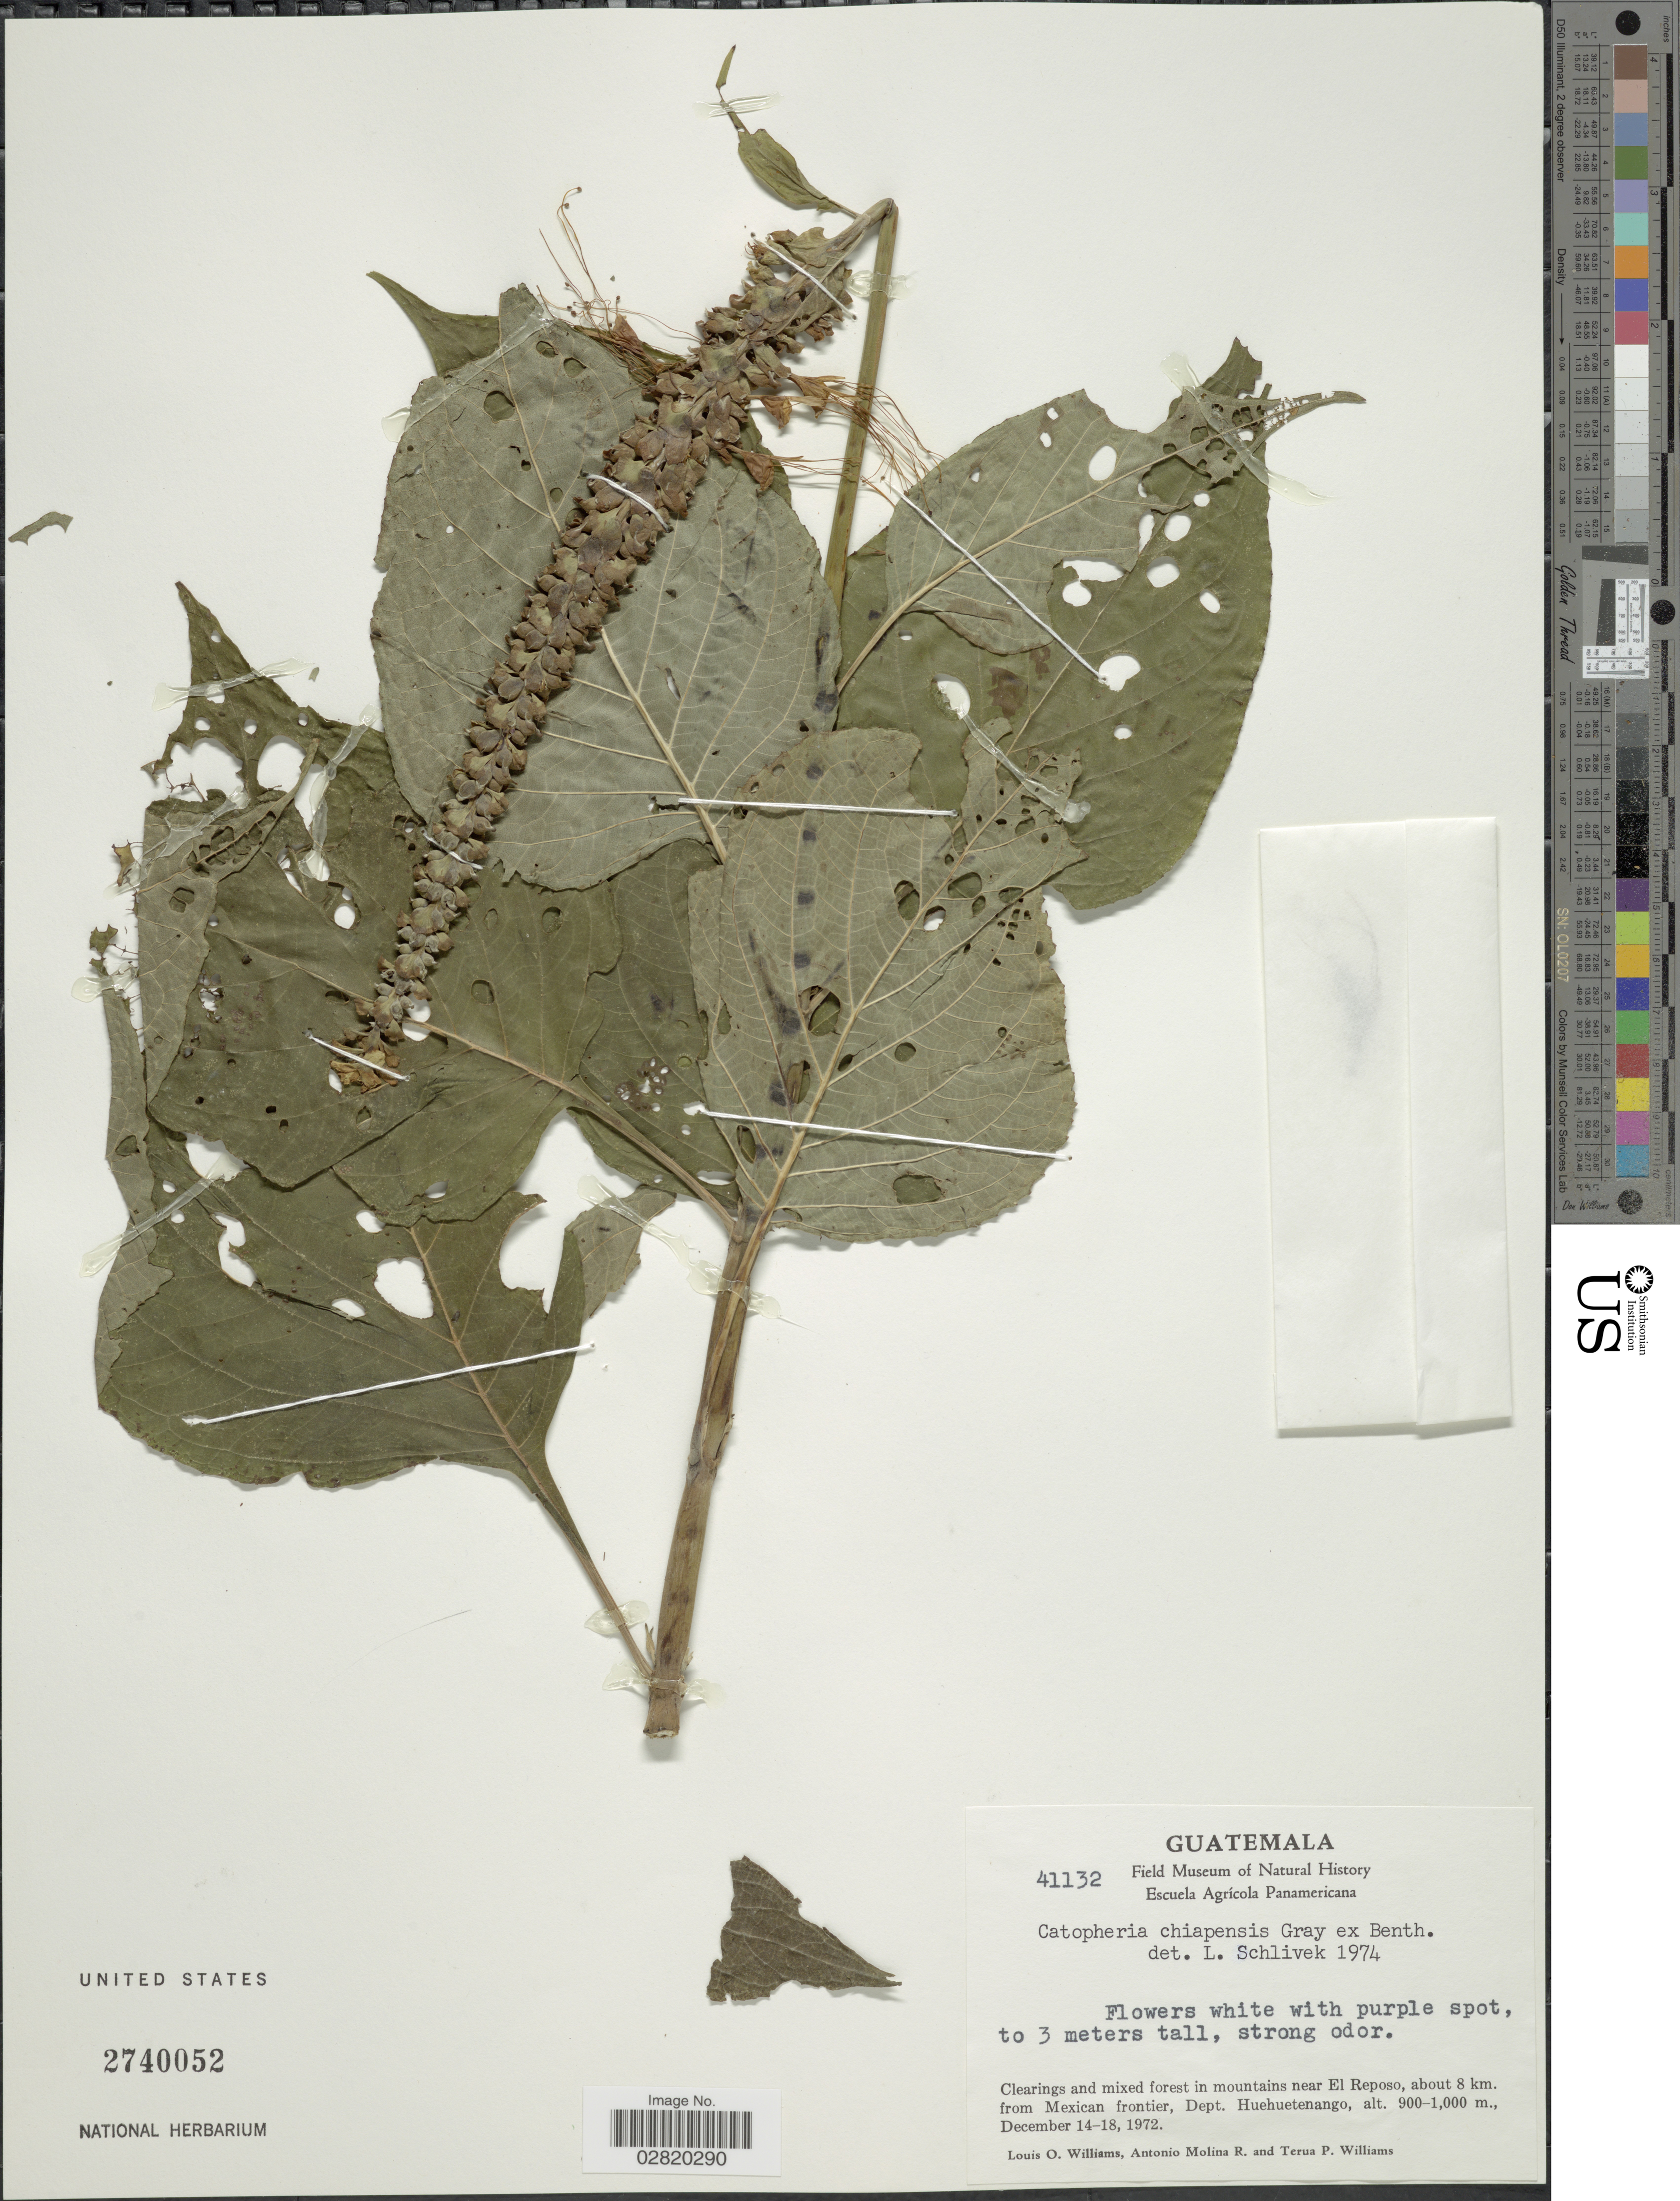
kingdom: Plantae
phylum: Tracheophyta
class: Magnoliopsida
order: Lamiales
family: Lamiaceae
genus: Catoferia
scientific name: Catoferia chiapensis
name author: A. Gray ex Benth.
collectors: L. O. Williams, A. Molina R. & T. Williams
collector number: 41132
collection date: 1972-12-14/1972-12-18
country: Guatemala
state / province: Huehuetenango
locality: Clearings and mixed forest in mountains near El Reposo, about 8 km. from Mexican frontier, Dept. Huehuetenango.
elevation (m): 900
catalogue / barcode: US 2740052